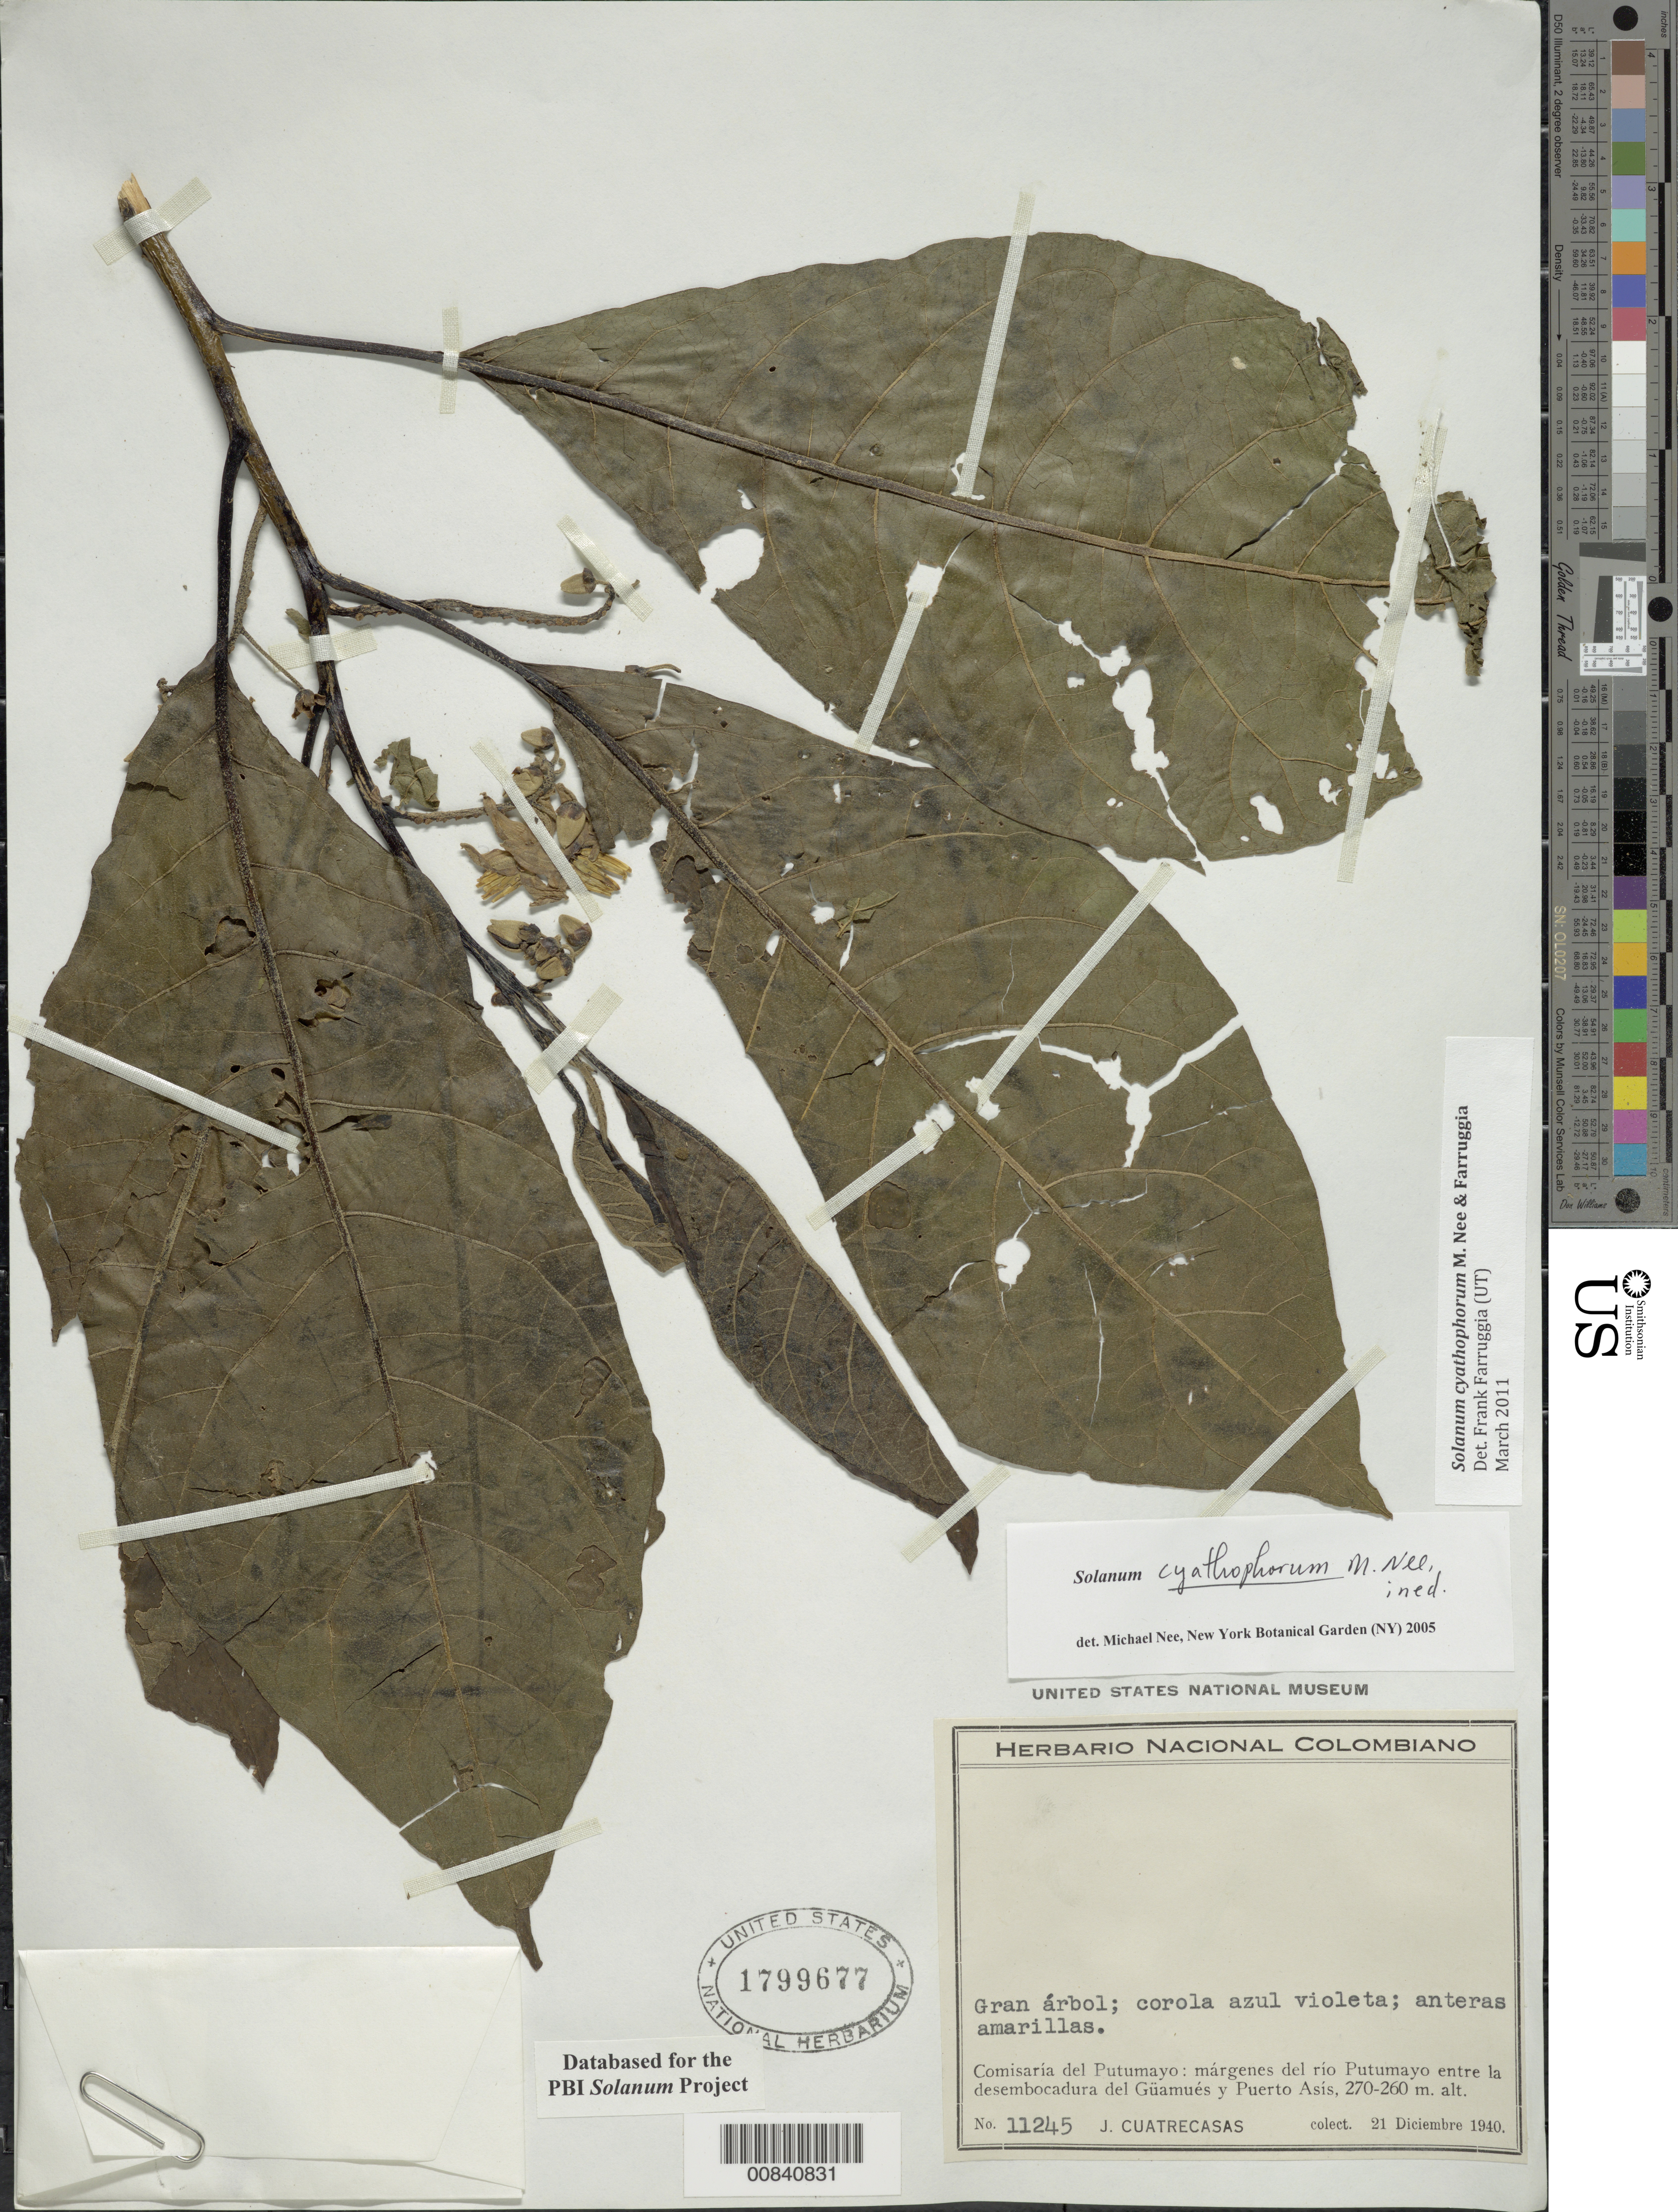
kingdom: Plantae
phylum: Tracheophyta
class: Magnoliopsida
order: Solanales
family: Solanaceae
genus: Solanum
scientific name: Solanum viarum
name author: Dunal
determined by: Nee, Michael H.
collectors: J. Cuatrecasas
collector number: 11245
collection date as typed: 21 Dec 1940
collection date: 1940-12-21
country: Colombia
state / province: Putumayo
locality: margenes del rio Putumayo entre la desembocadura del Güamués y Puerto Asís.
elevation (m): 270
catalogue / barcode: US 1799677